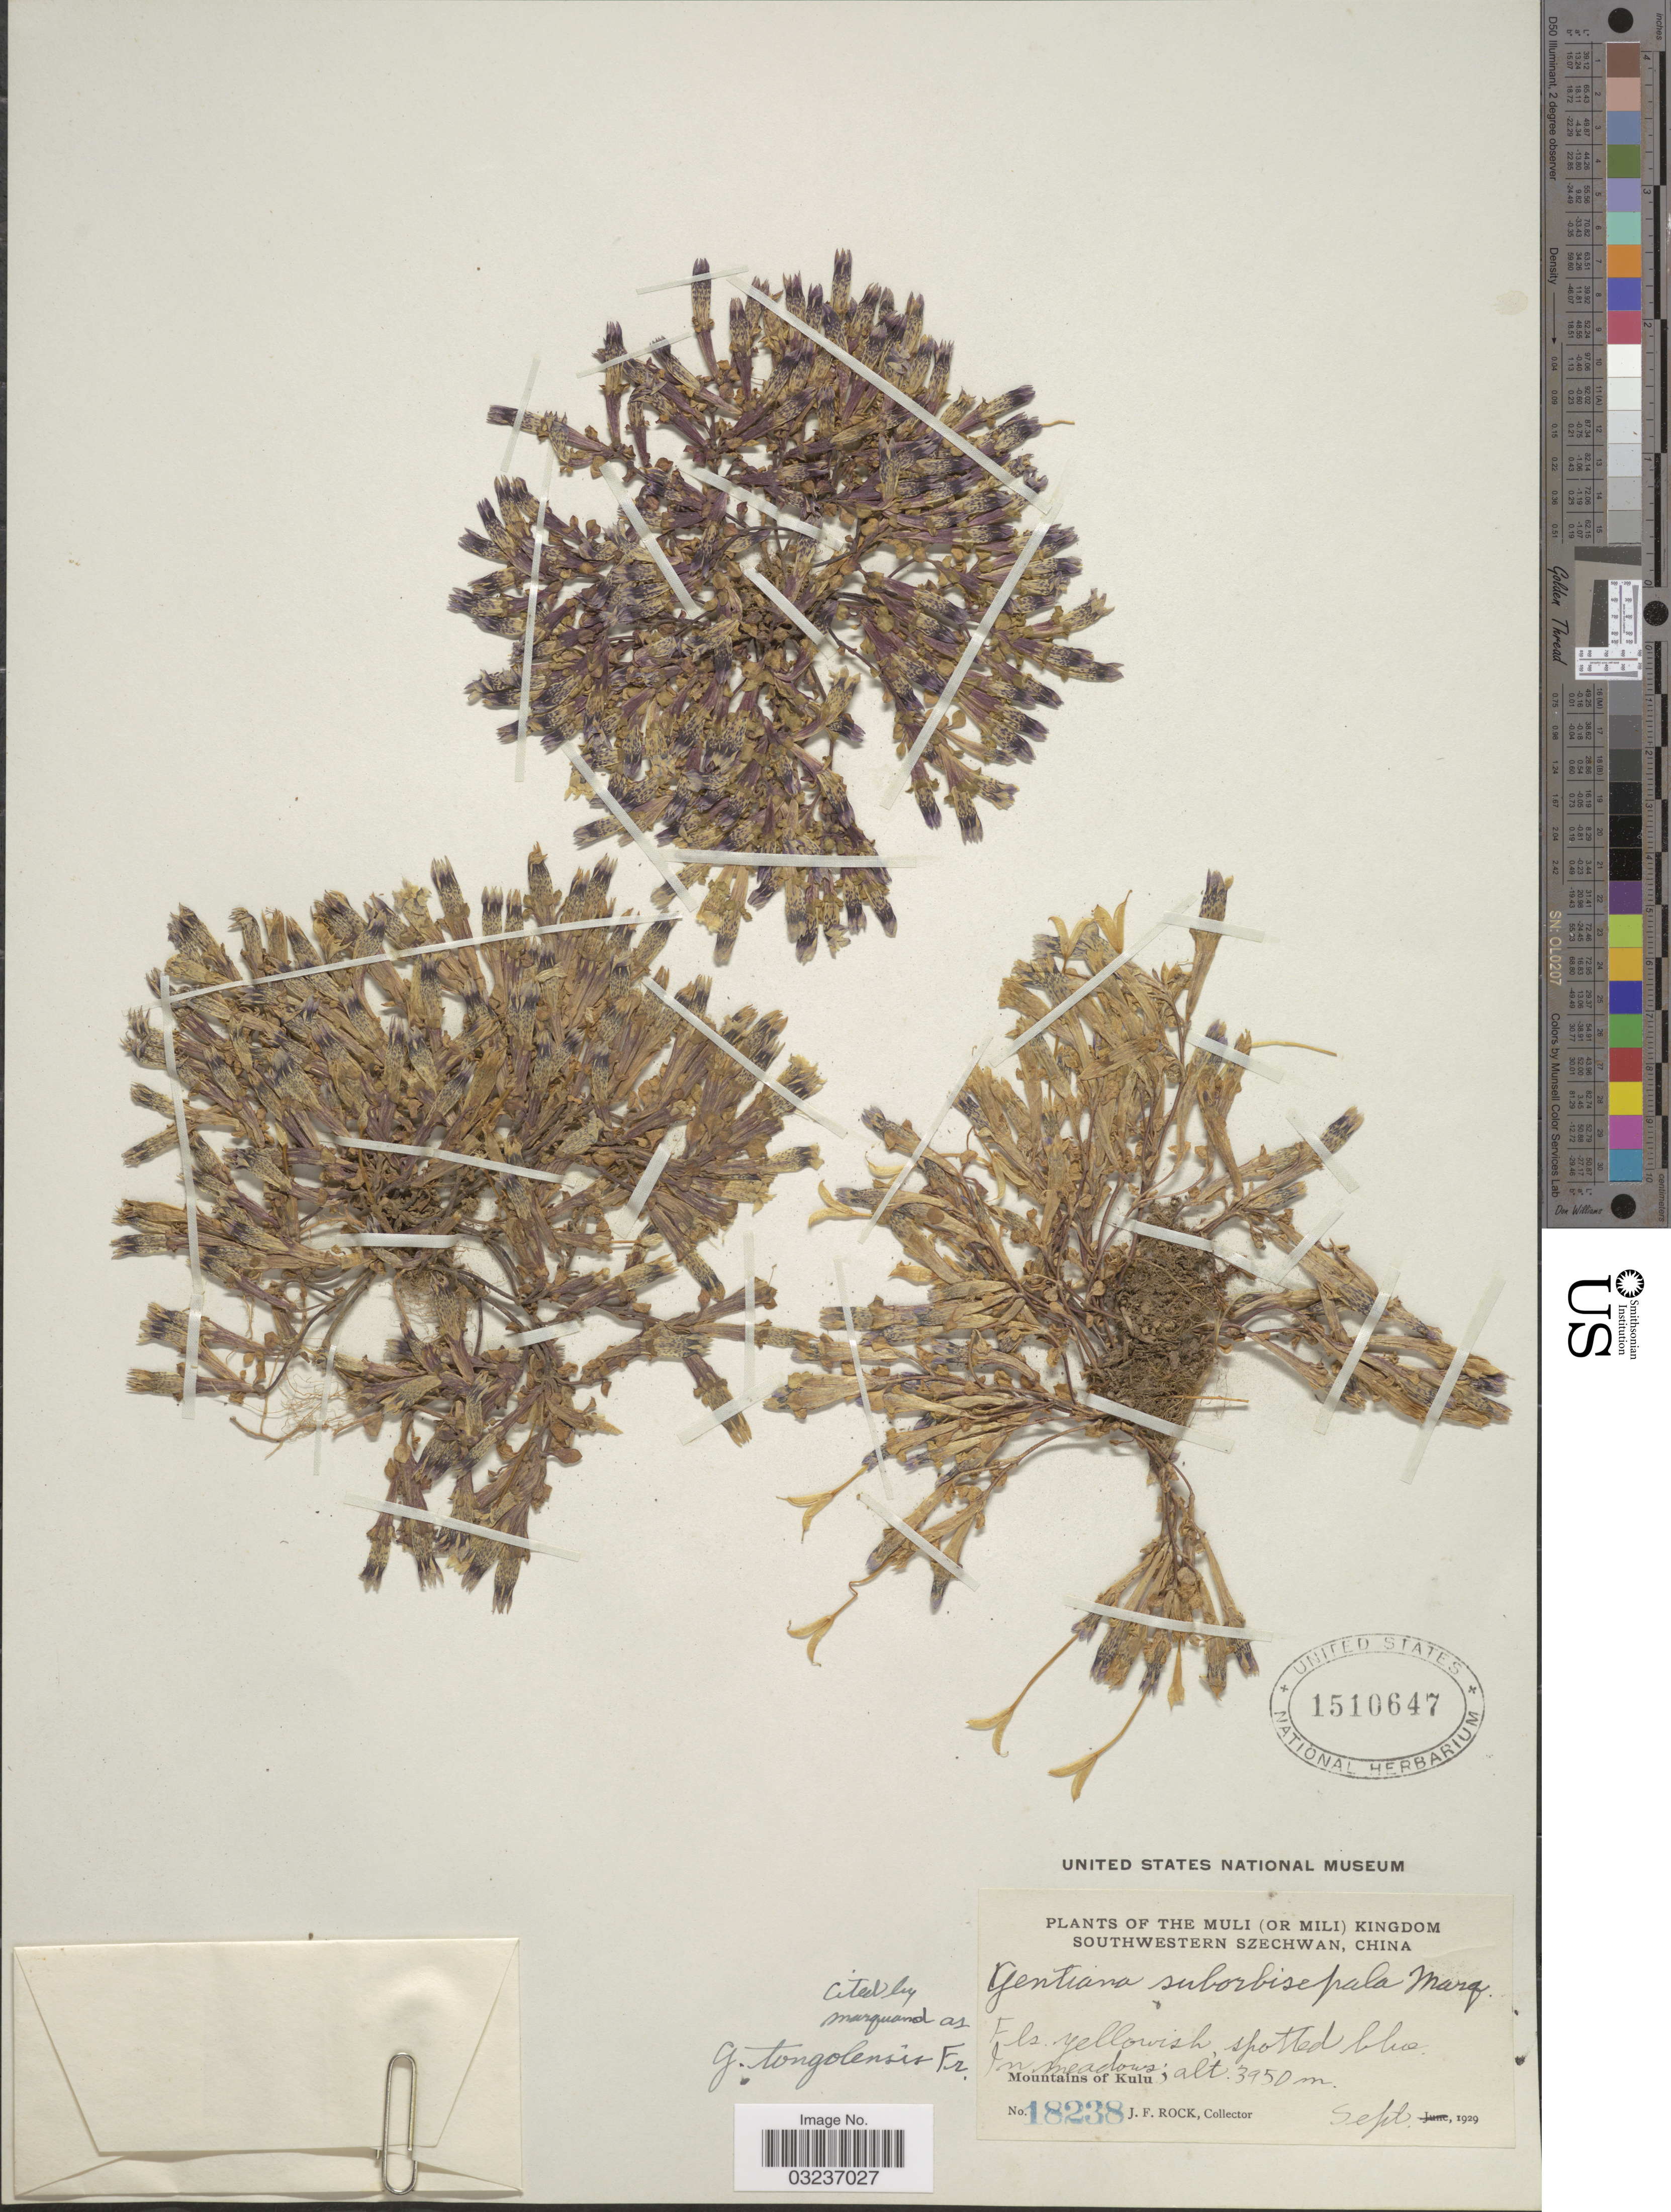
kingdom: Plantae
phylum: Tracheophyta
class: Magnoliopsida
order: Gentianales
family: Gentianaceae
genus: Gentiana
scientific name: Gentiana tongolensis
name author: Franch.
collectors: J. Rock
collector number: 18238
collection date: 1929-09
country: China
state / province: Sichuan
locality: The Muli (Or Mili) Kingdom, Southwestern Szechwan, China, Mountains of Kulu.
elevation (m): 3950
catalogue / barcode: US 1510647